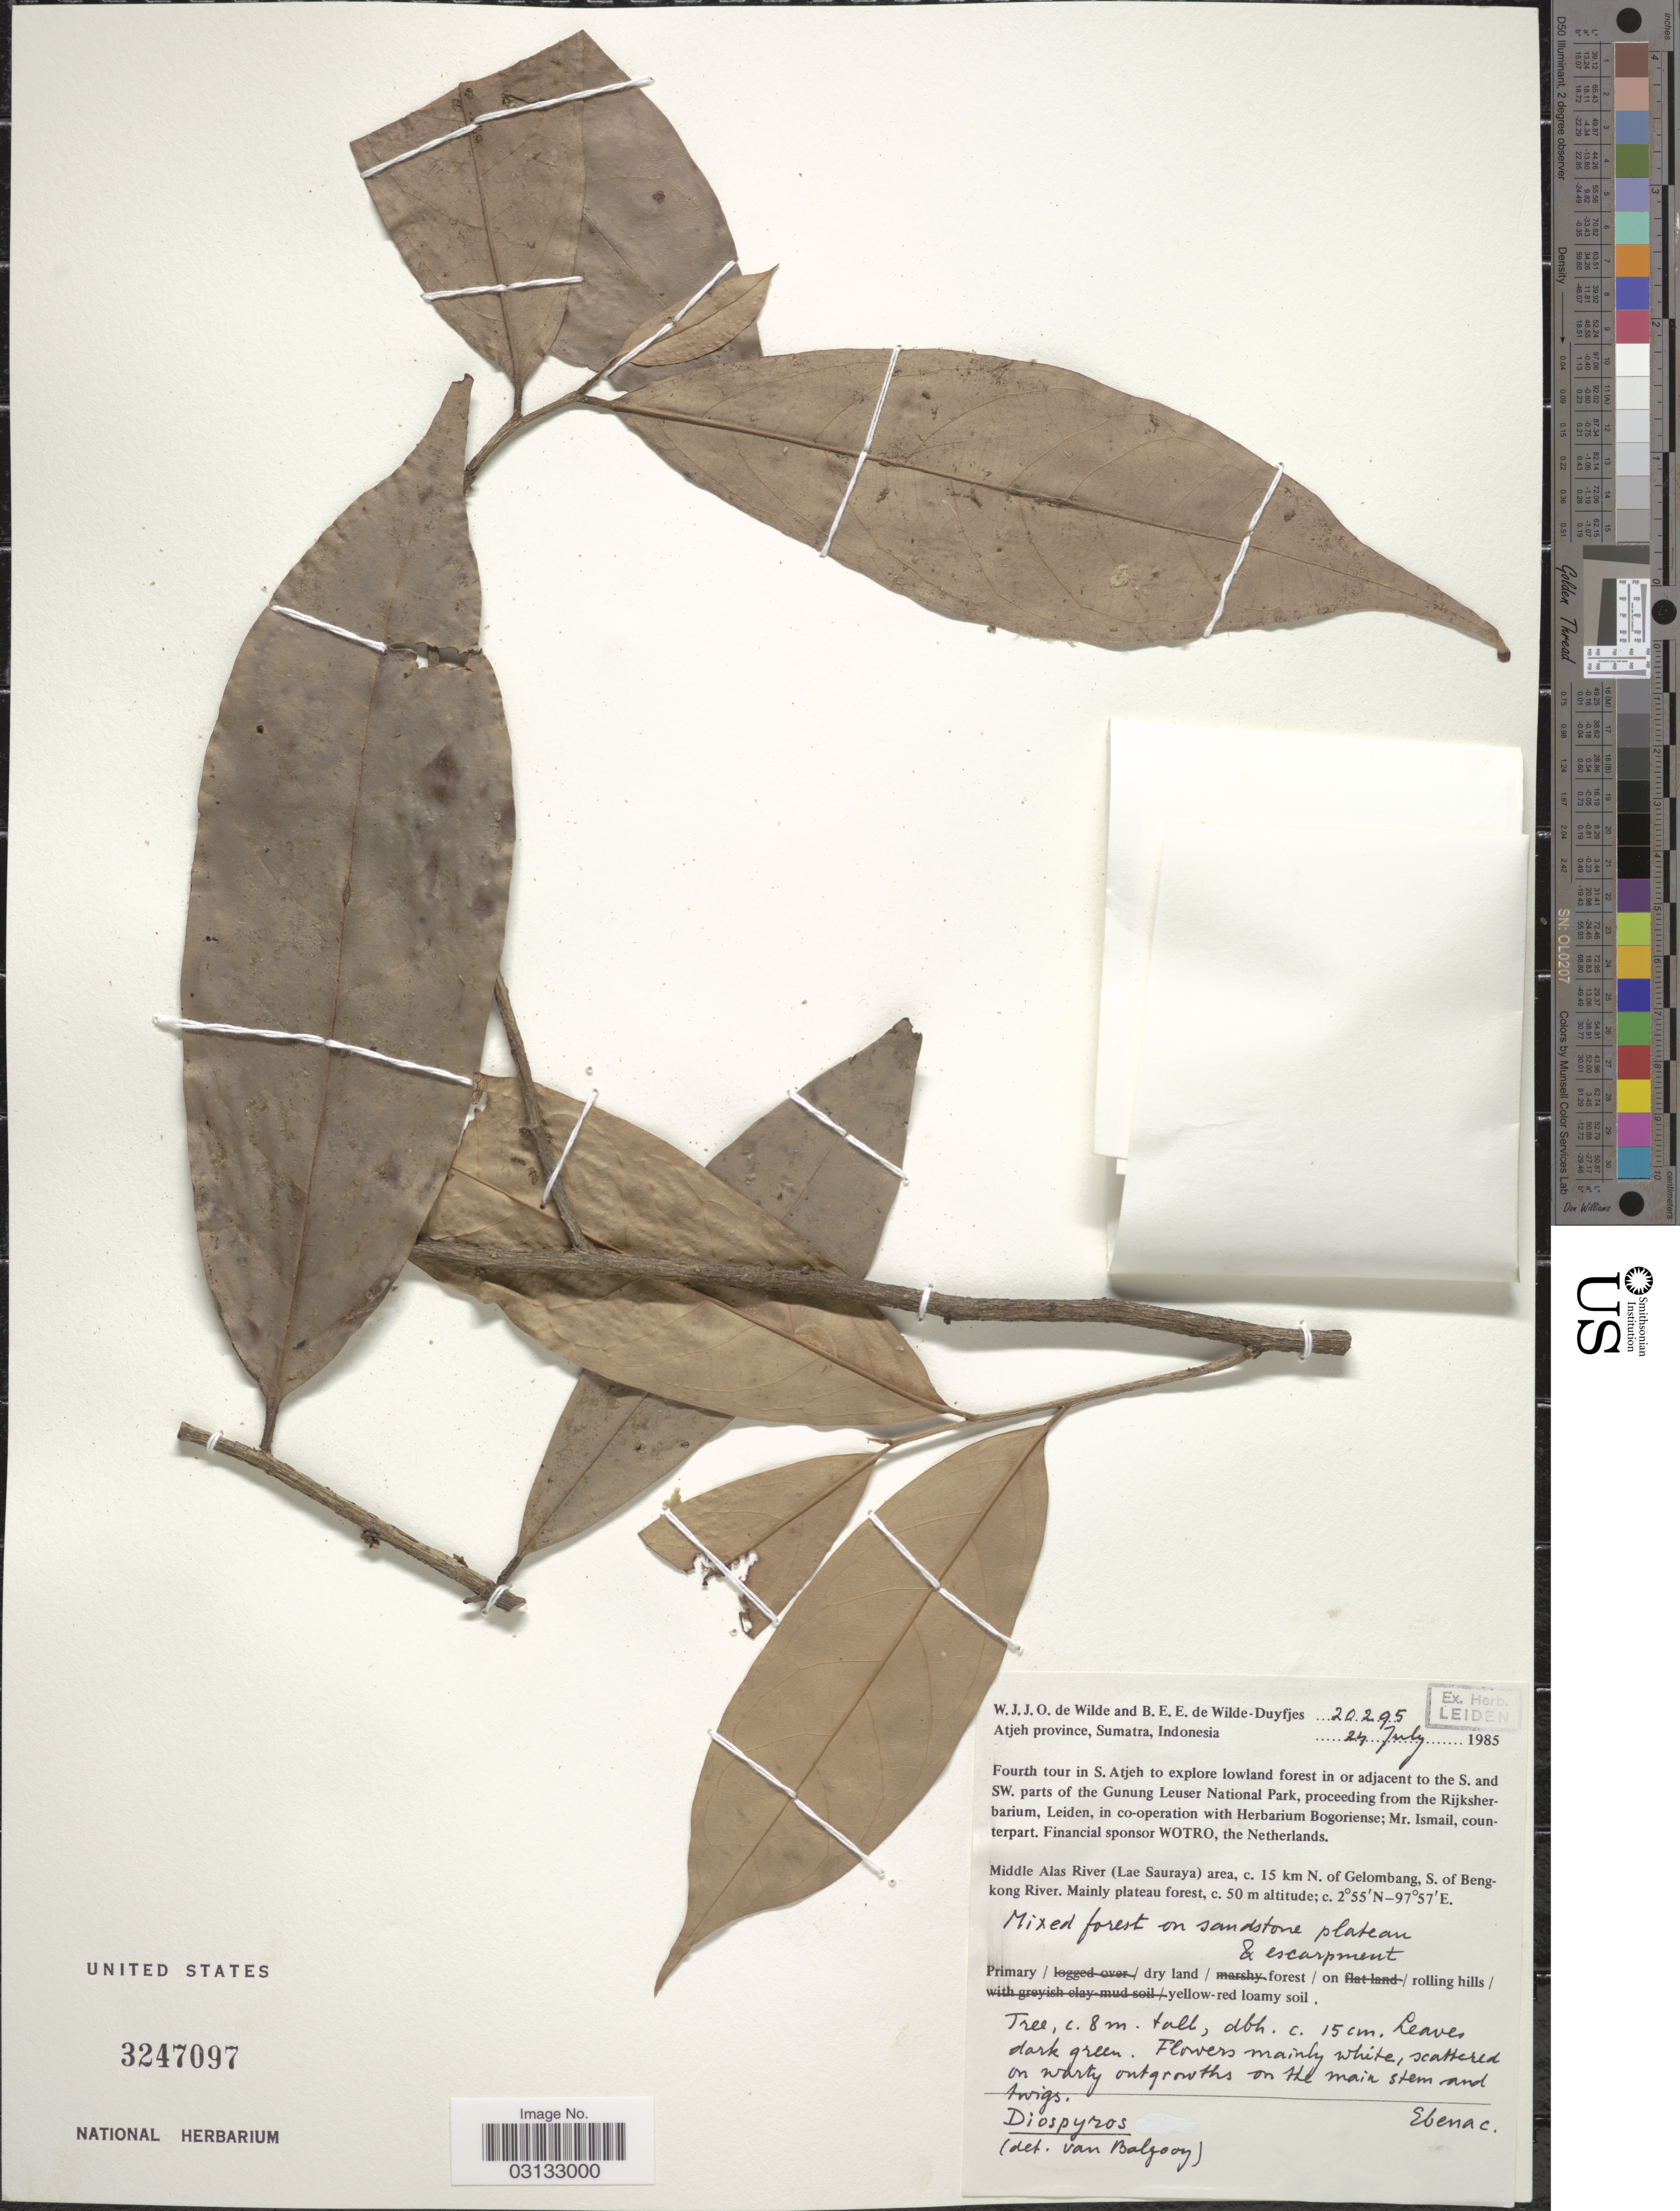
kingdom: Plantae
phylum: Tracheophyta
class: Magnoliopsida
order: Ericales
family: Ebenaceae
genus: Diospyros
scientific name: Diospyros sp.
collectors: W. J. de Wilde & B. E. de Wilde-Duyfjes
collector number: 20295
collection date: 1985-07-24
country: Indonesia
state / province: Sumatra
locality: Atjeh province, Sumatra, Middle Alas River (Lae Sauraya) area, c. 15 km N. of Gelombang, S. of Bengkong River, Mainly plateau forest.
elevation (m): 50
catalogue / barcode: US 3247097